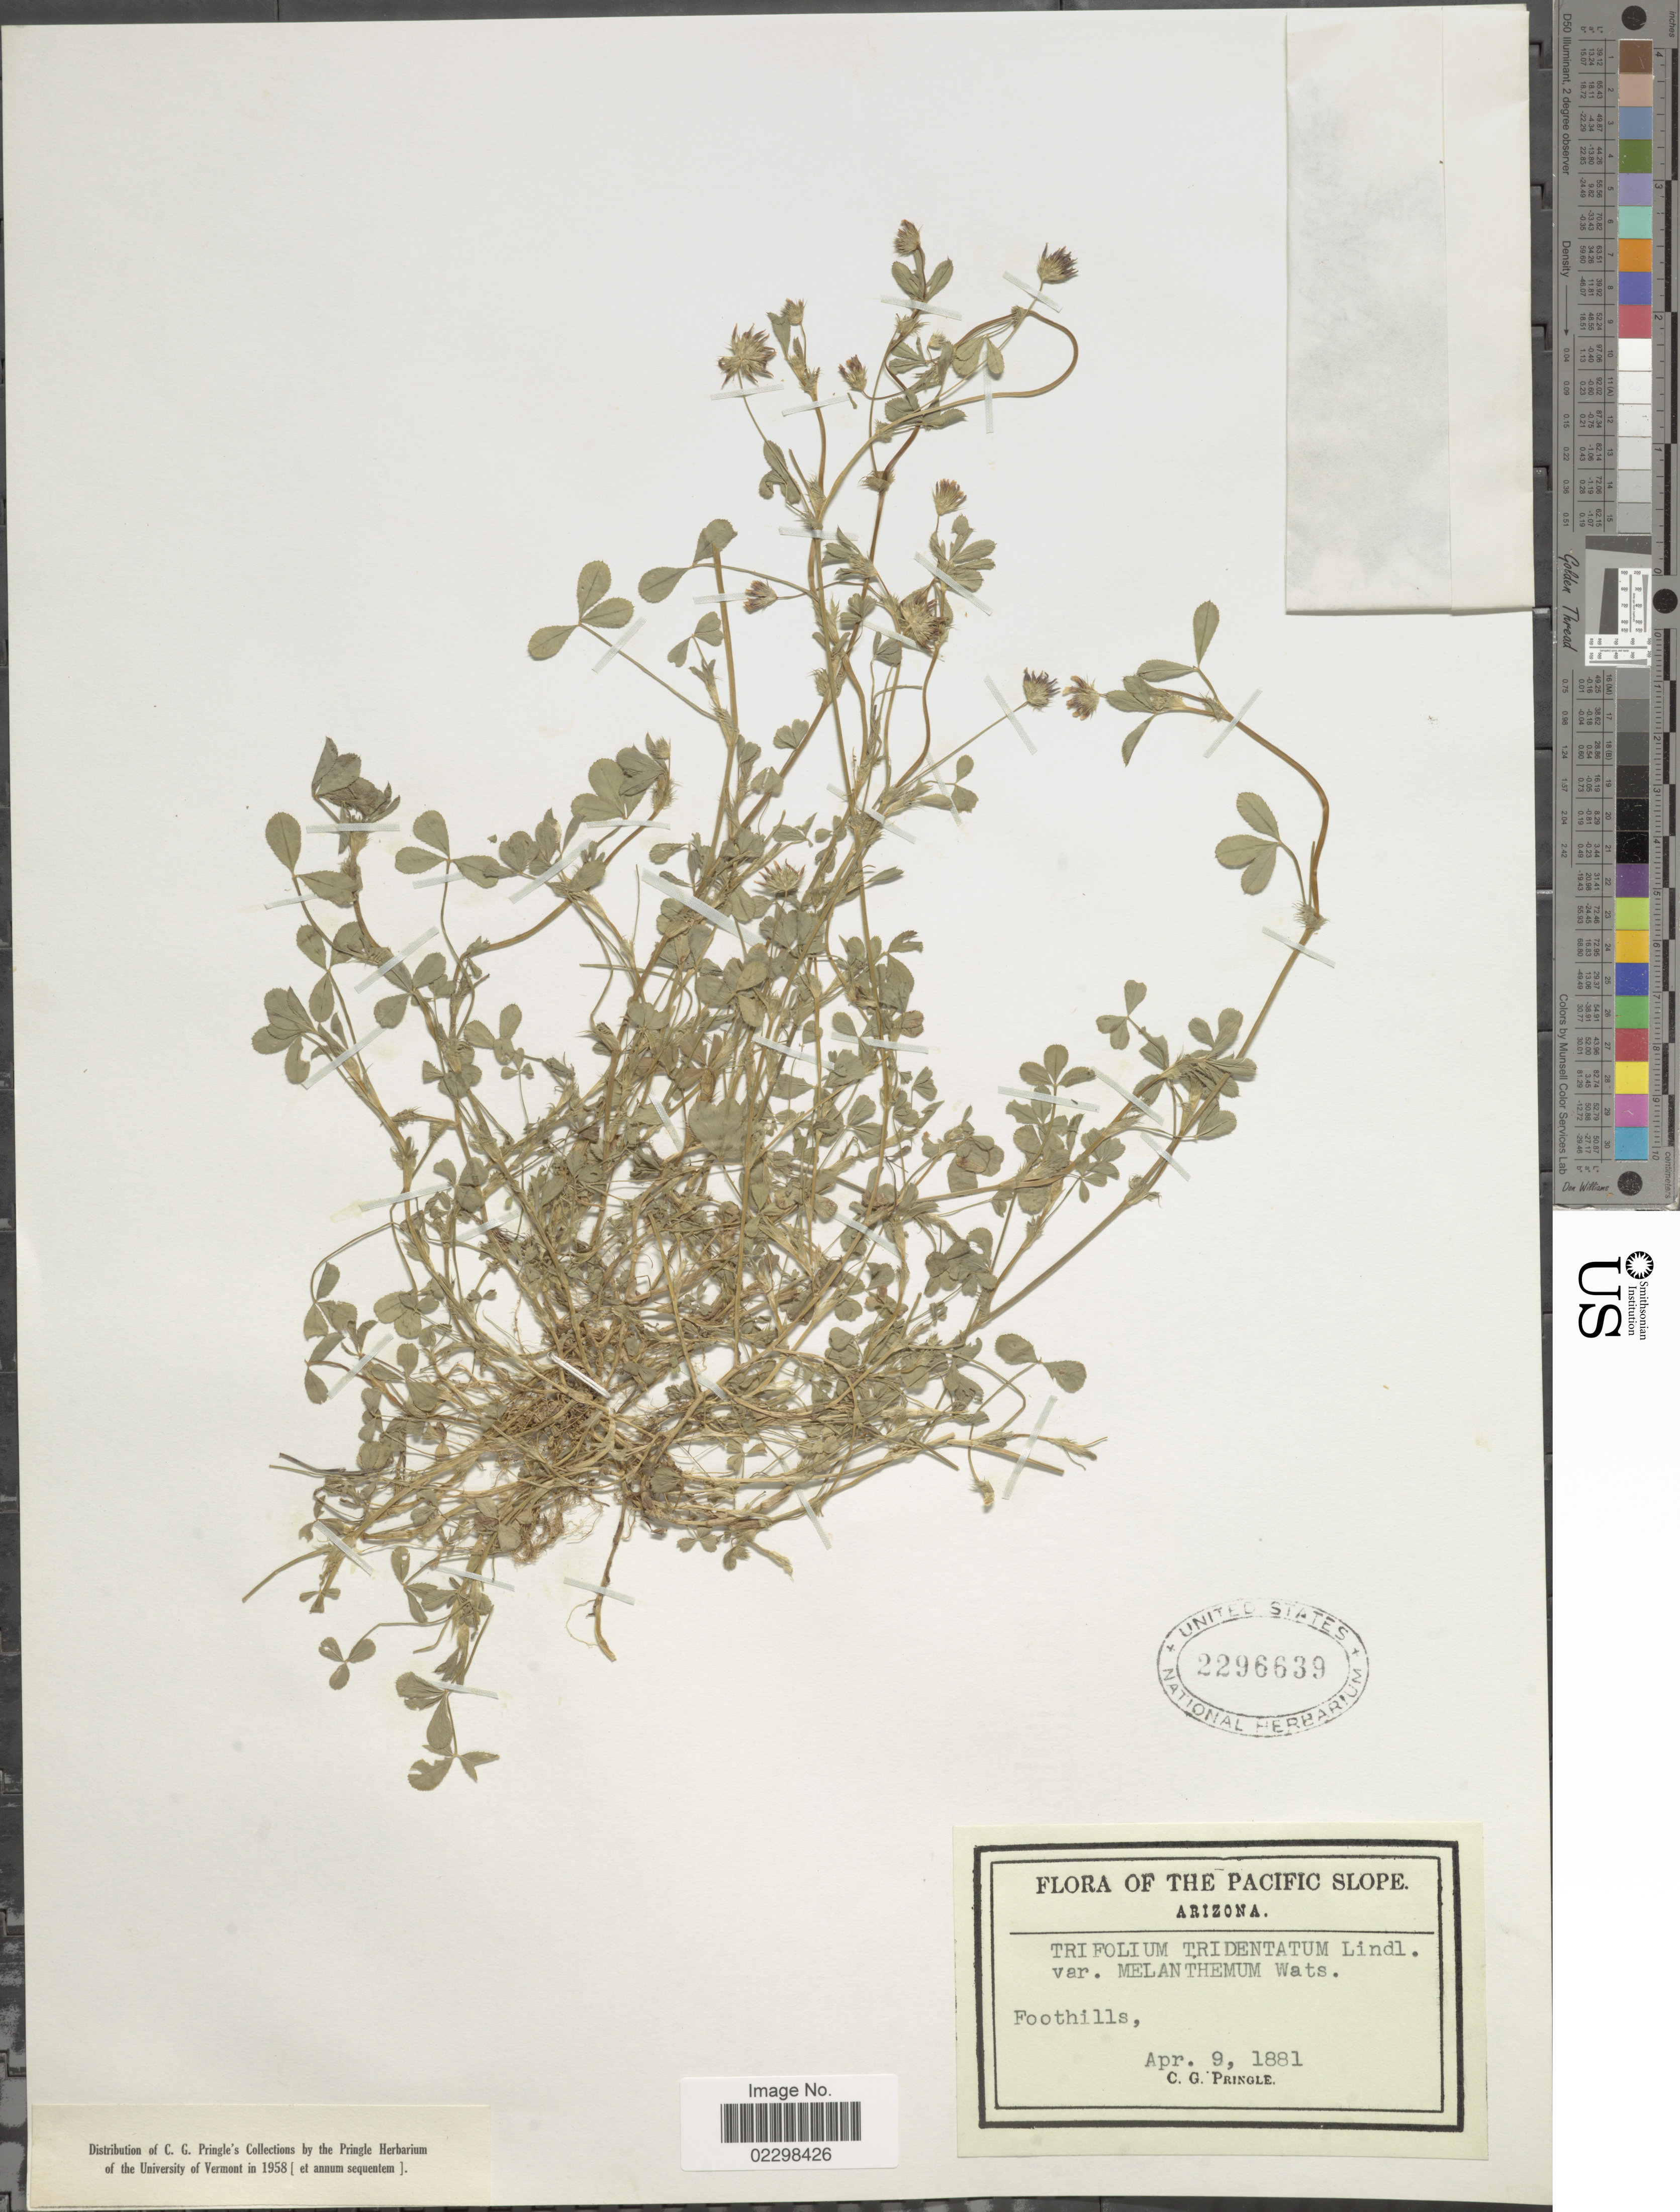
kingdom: Plantae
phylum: Tracheophyta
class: Magnoliopsida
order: Fabales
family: Fabaceae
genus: Trifolium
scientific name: Trifolium tridentatum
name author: Lindl.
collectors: C. G. Pringle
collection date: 1881-04-09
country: United States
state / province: Arizona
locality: Pacific Slope. Foothills. Arizona.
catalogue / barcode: US 2296639